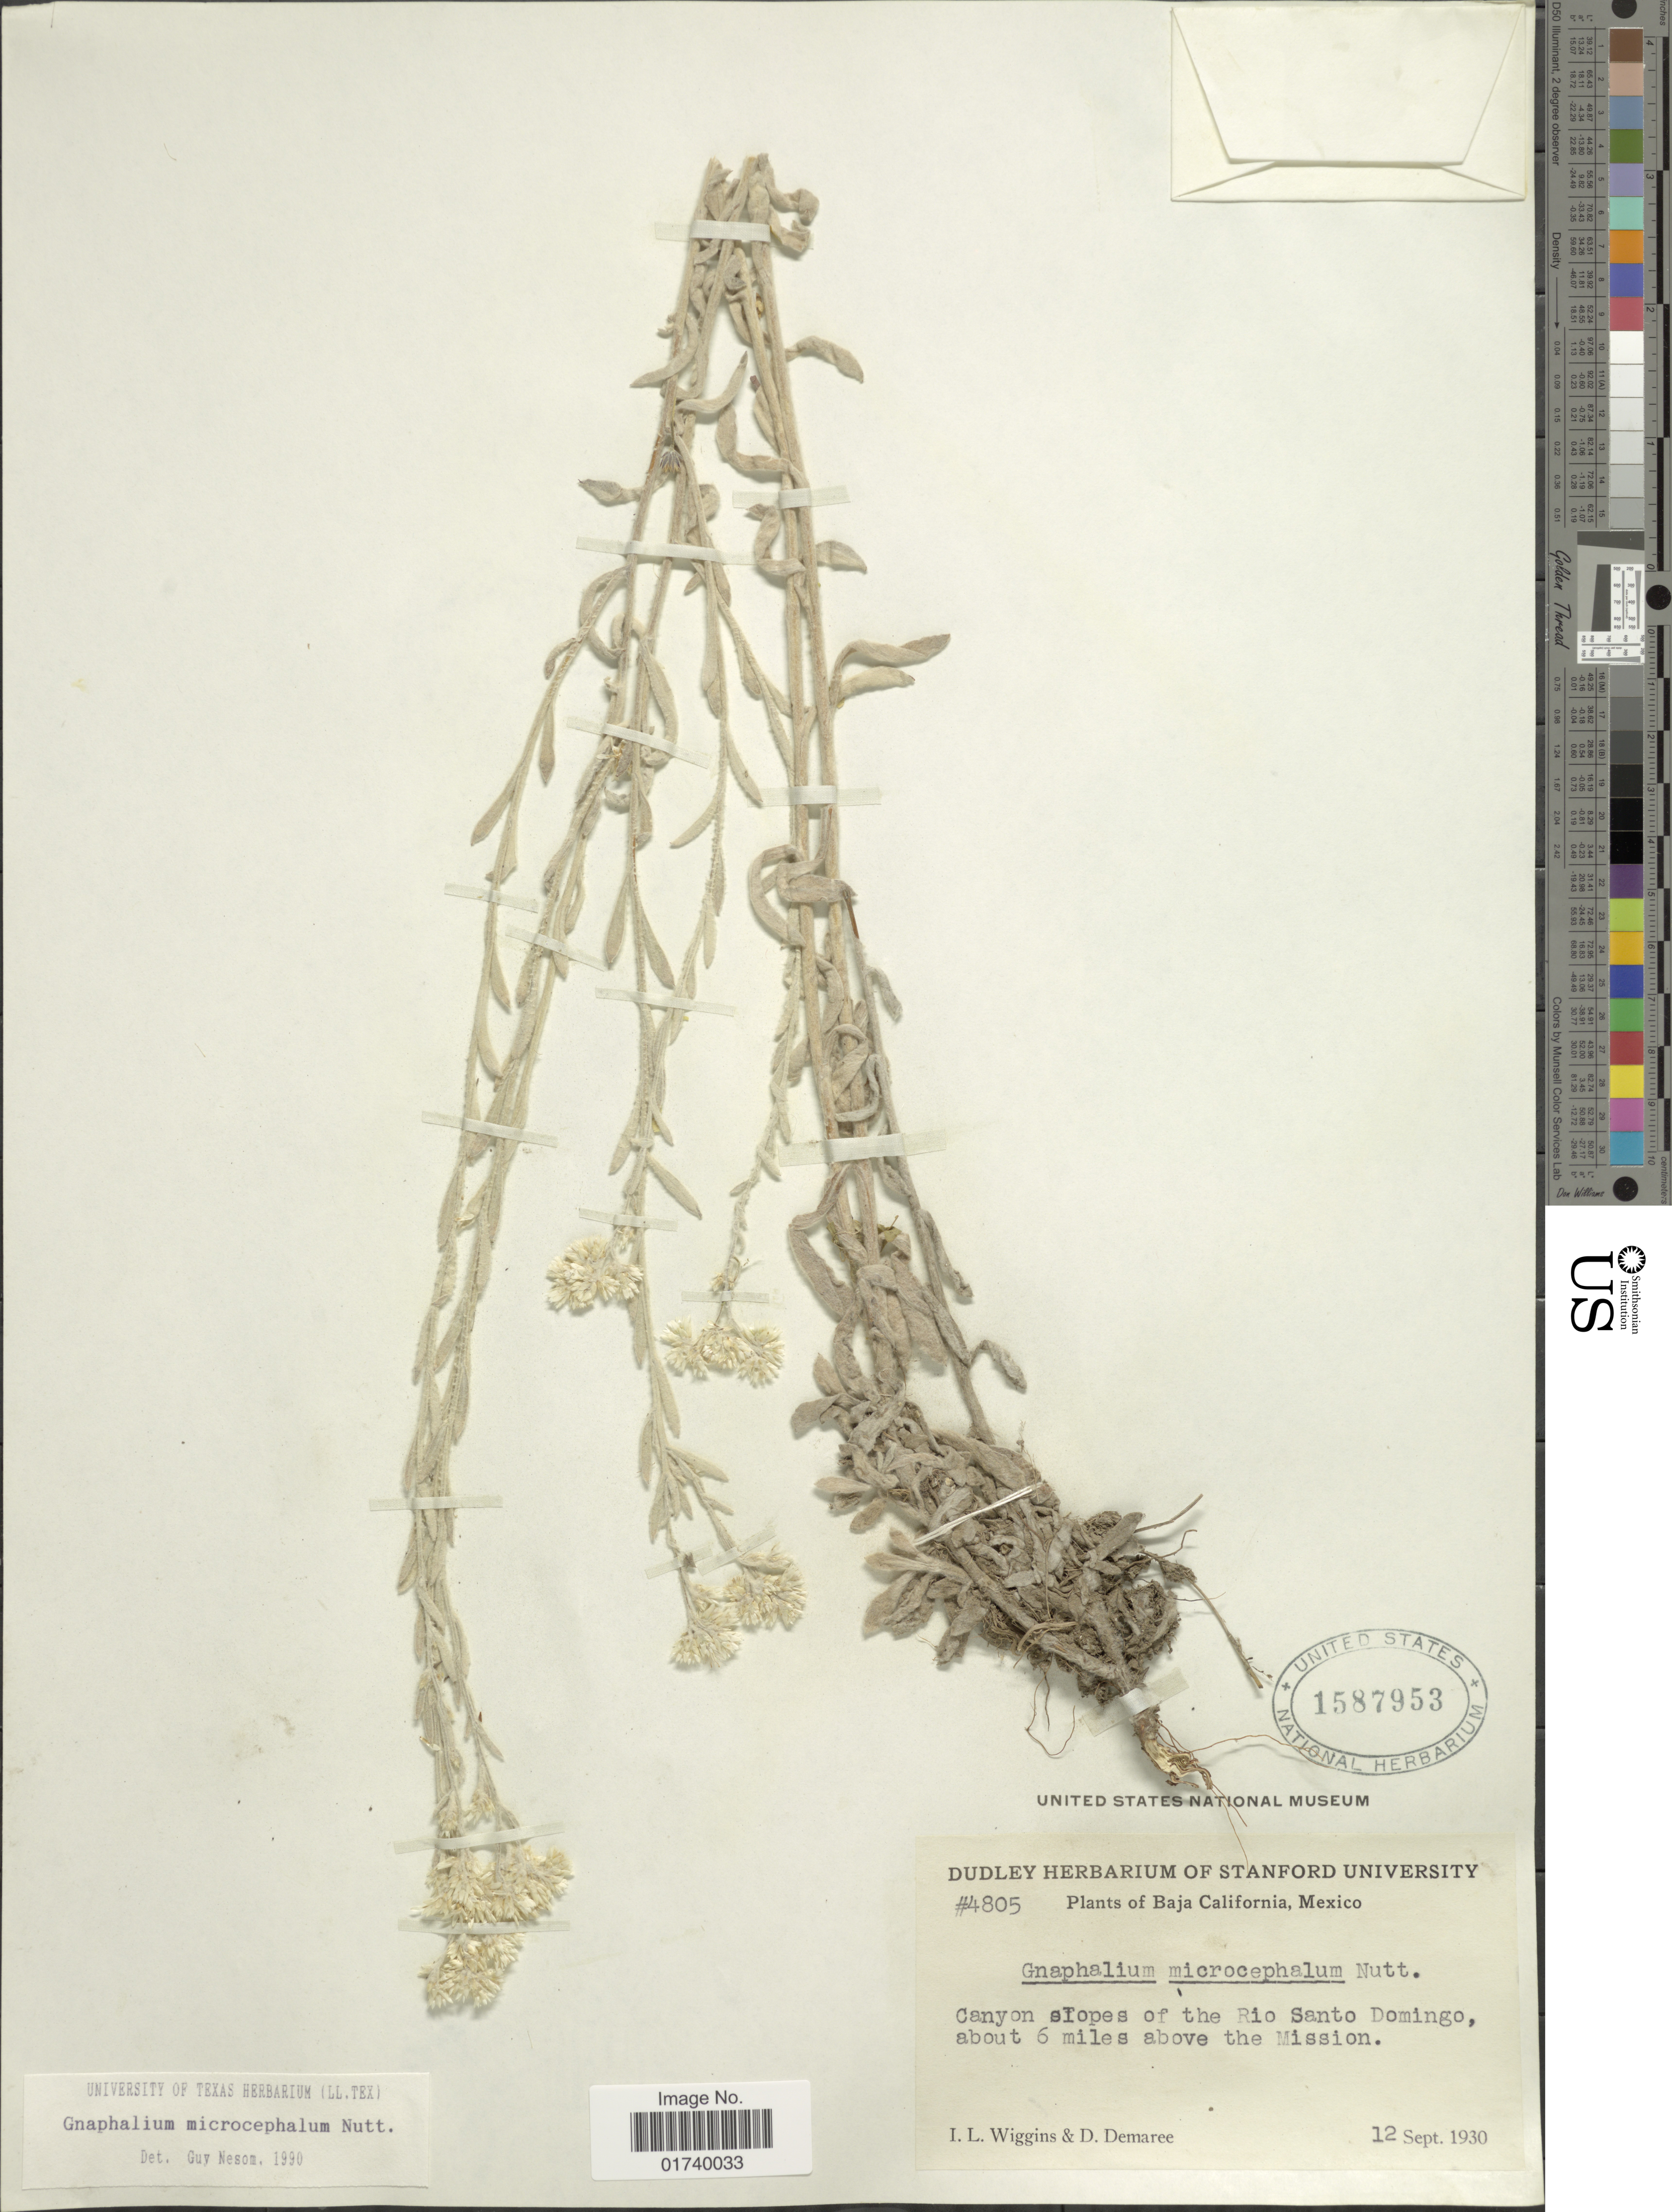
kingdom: Plantae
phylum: Tracheophyta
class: Magnoliopsida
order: Asterales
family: Asteraceae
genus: Pseudognaphalium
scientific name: Pseudognaphalium microcephalum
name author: (Nutt.) Anderb.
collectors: I. L. Wiggins & D. Demaree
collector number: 4805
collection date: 1930-09-12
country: Mexico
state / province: Baja California Sur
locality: Canyon slopes of the Rio Santo Domingo about 6 miles above the Mission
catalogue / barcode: US 1587953